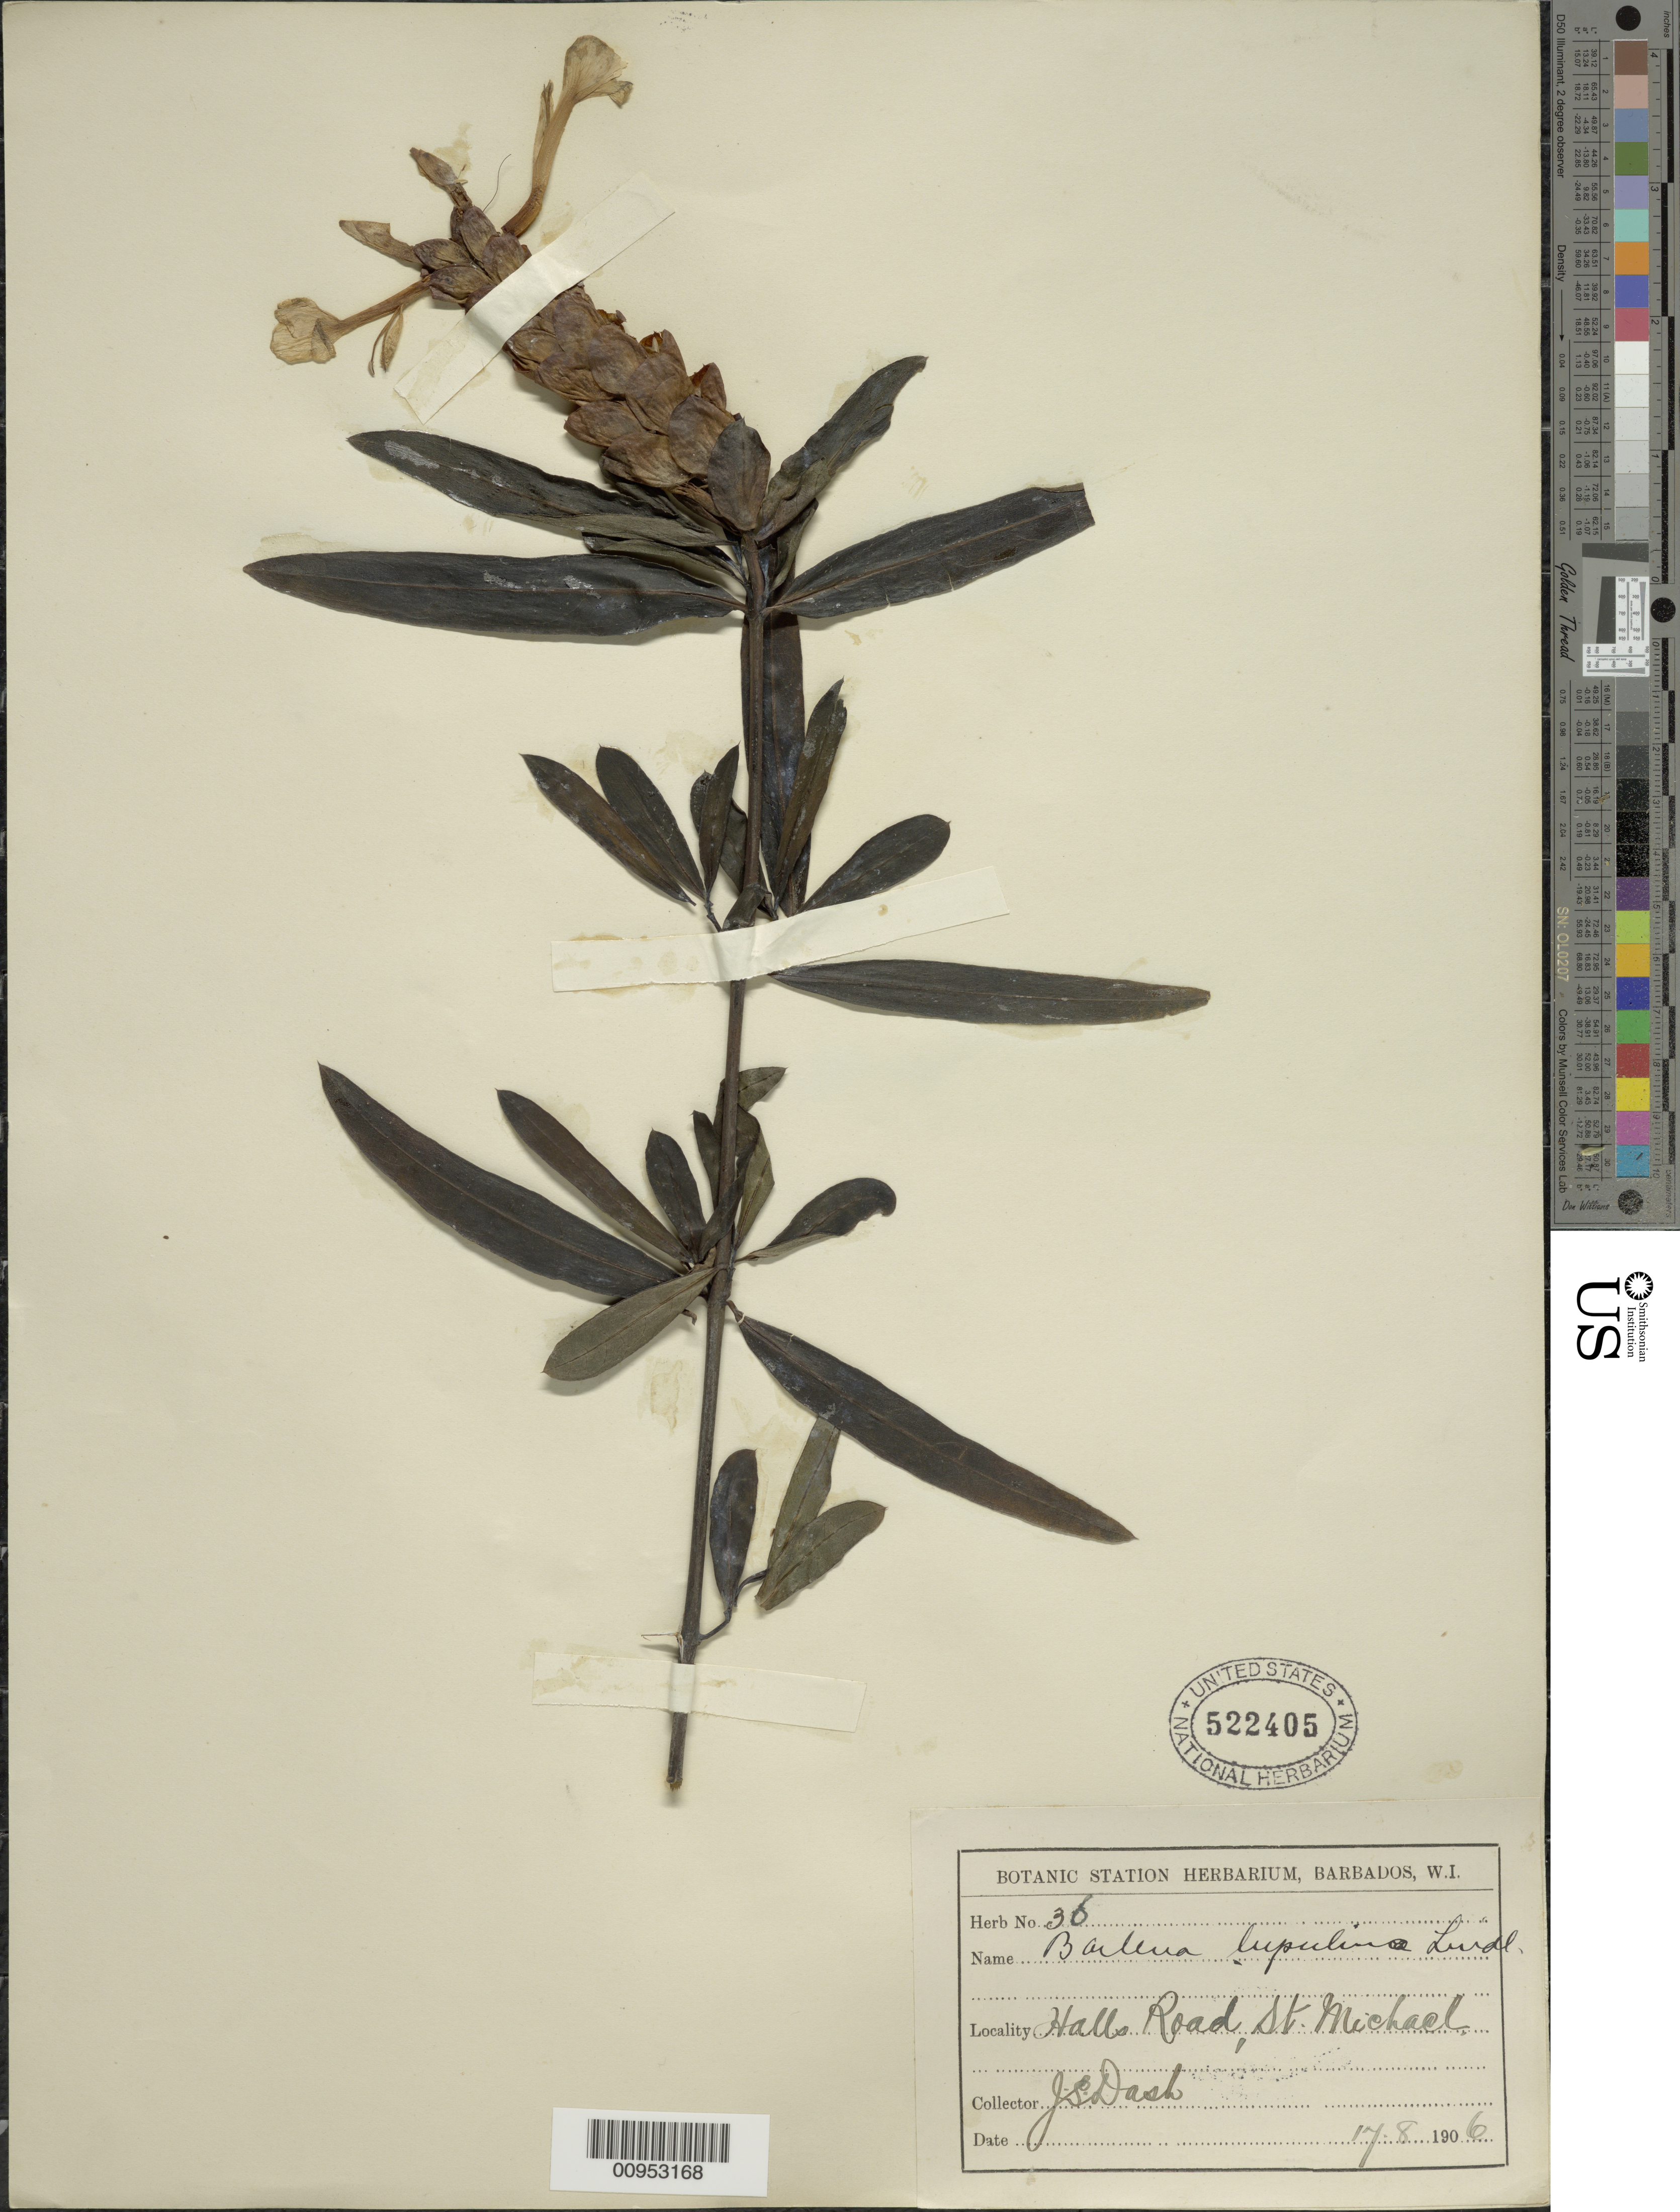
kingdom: Plantae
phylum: Tracheophyta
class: Magnoliopsida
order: Lamiales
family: Acanthaceae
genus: Barleria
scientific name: Barleria lupulina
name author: Lindl.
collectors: J. Dash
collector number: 36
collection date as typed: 17 Aug 1906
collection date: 1906-08-17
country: Barbados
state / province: Saint Michael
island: Barbados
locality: Halls Road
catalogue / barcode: US 522405